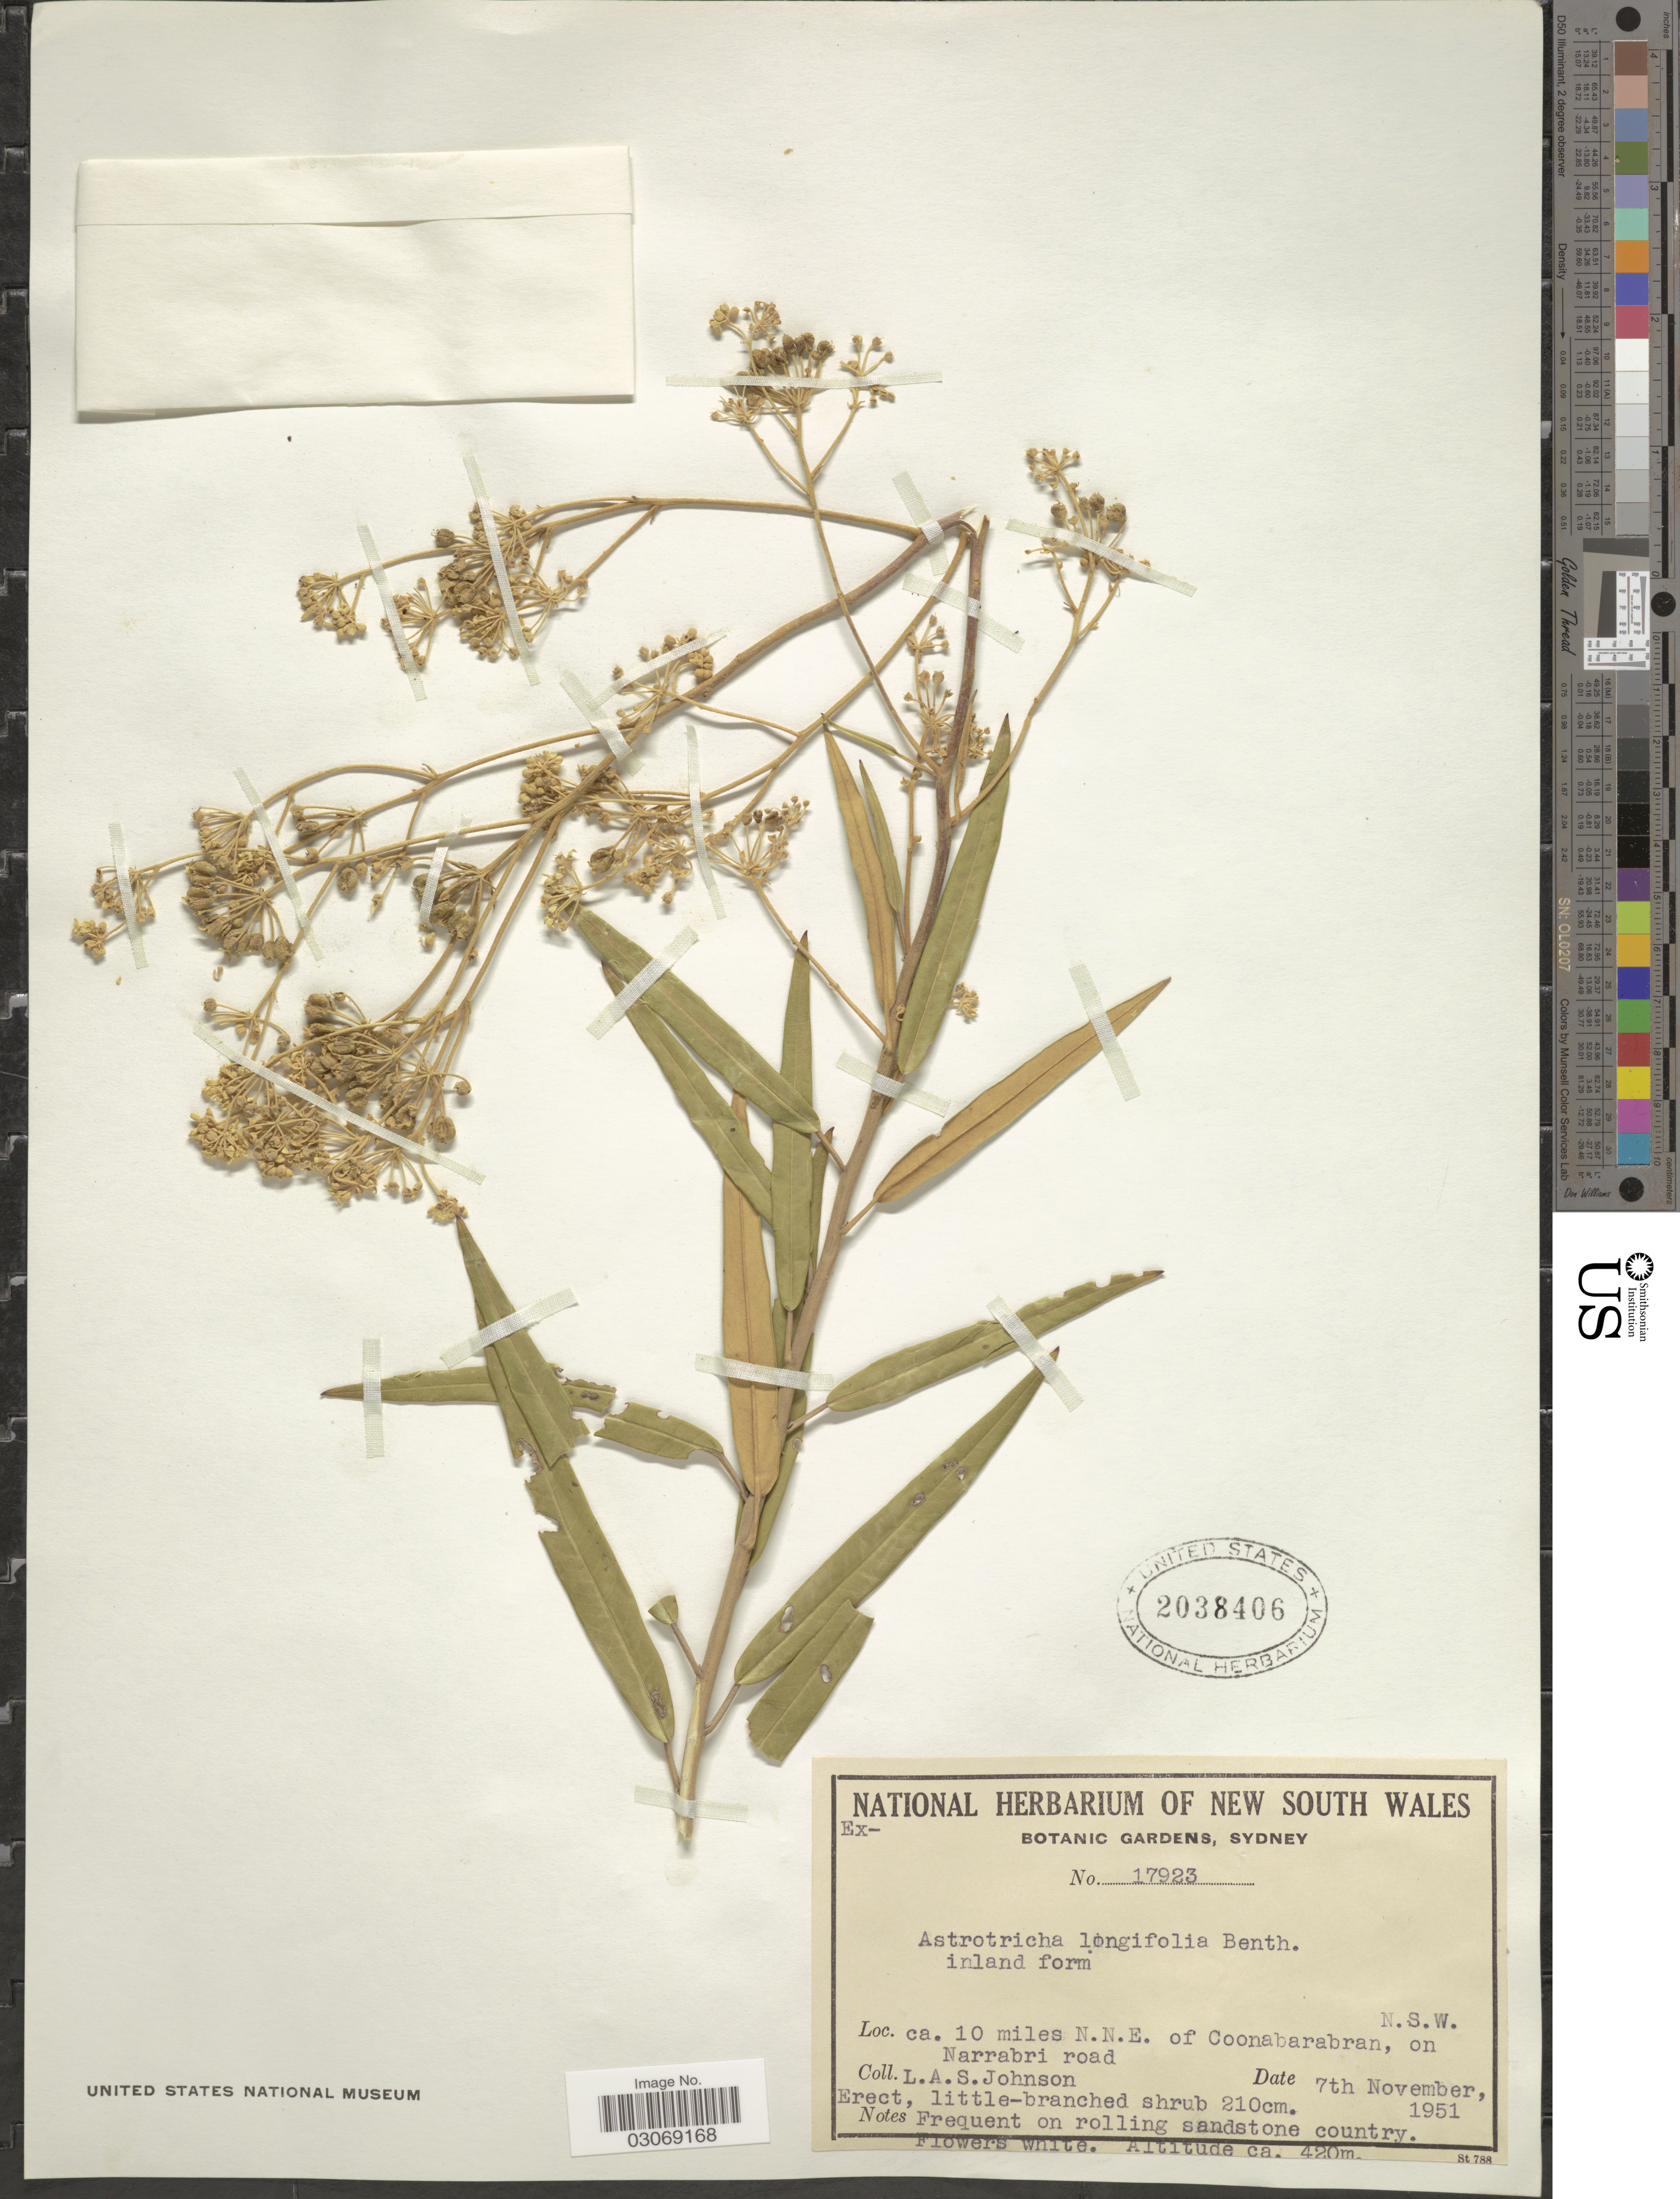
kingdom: Plantae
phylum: Tracheophyta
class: Magnoliopsida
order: Apiales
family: Araliaceae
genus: Astrotricha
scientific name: Astrotricha longifolia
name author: Benth.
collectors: L. A. S. Johnson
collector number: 17923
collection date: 1951-11-07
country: Australia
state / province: New South Wales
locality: Ca. 10 miles N.N.E. of Coonabarabran, on Narrabri road.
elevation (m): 420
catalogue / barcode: US 2038406